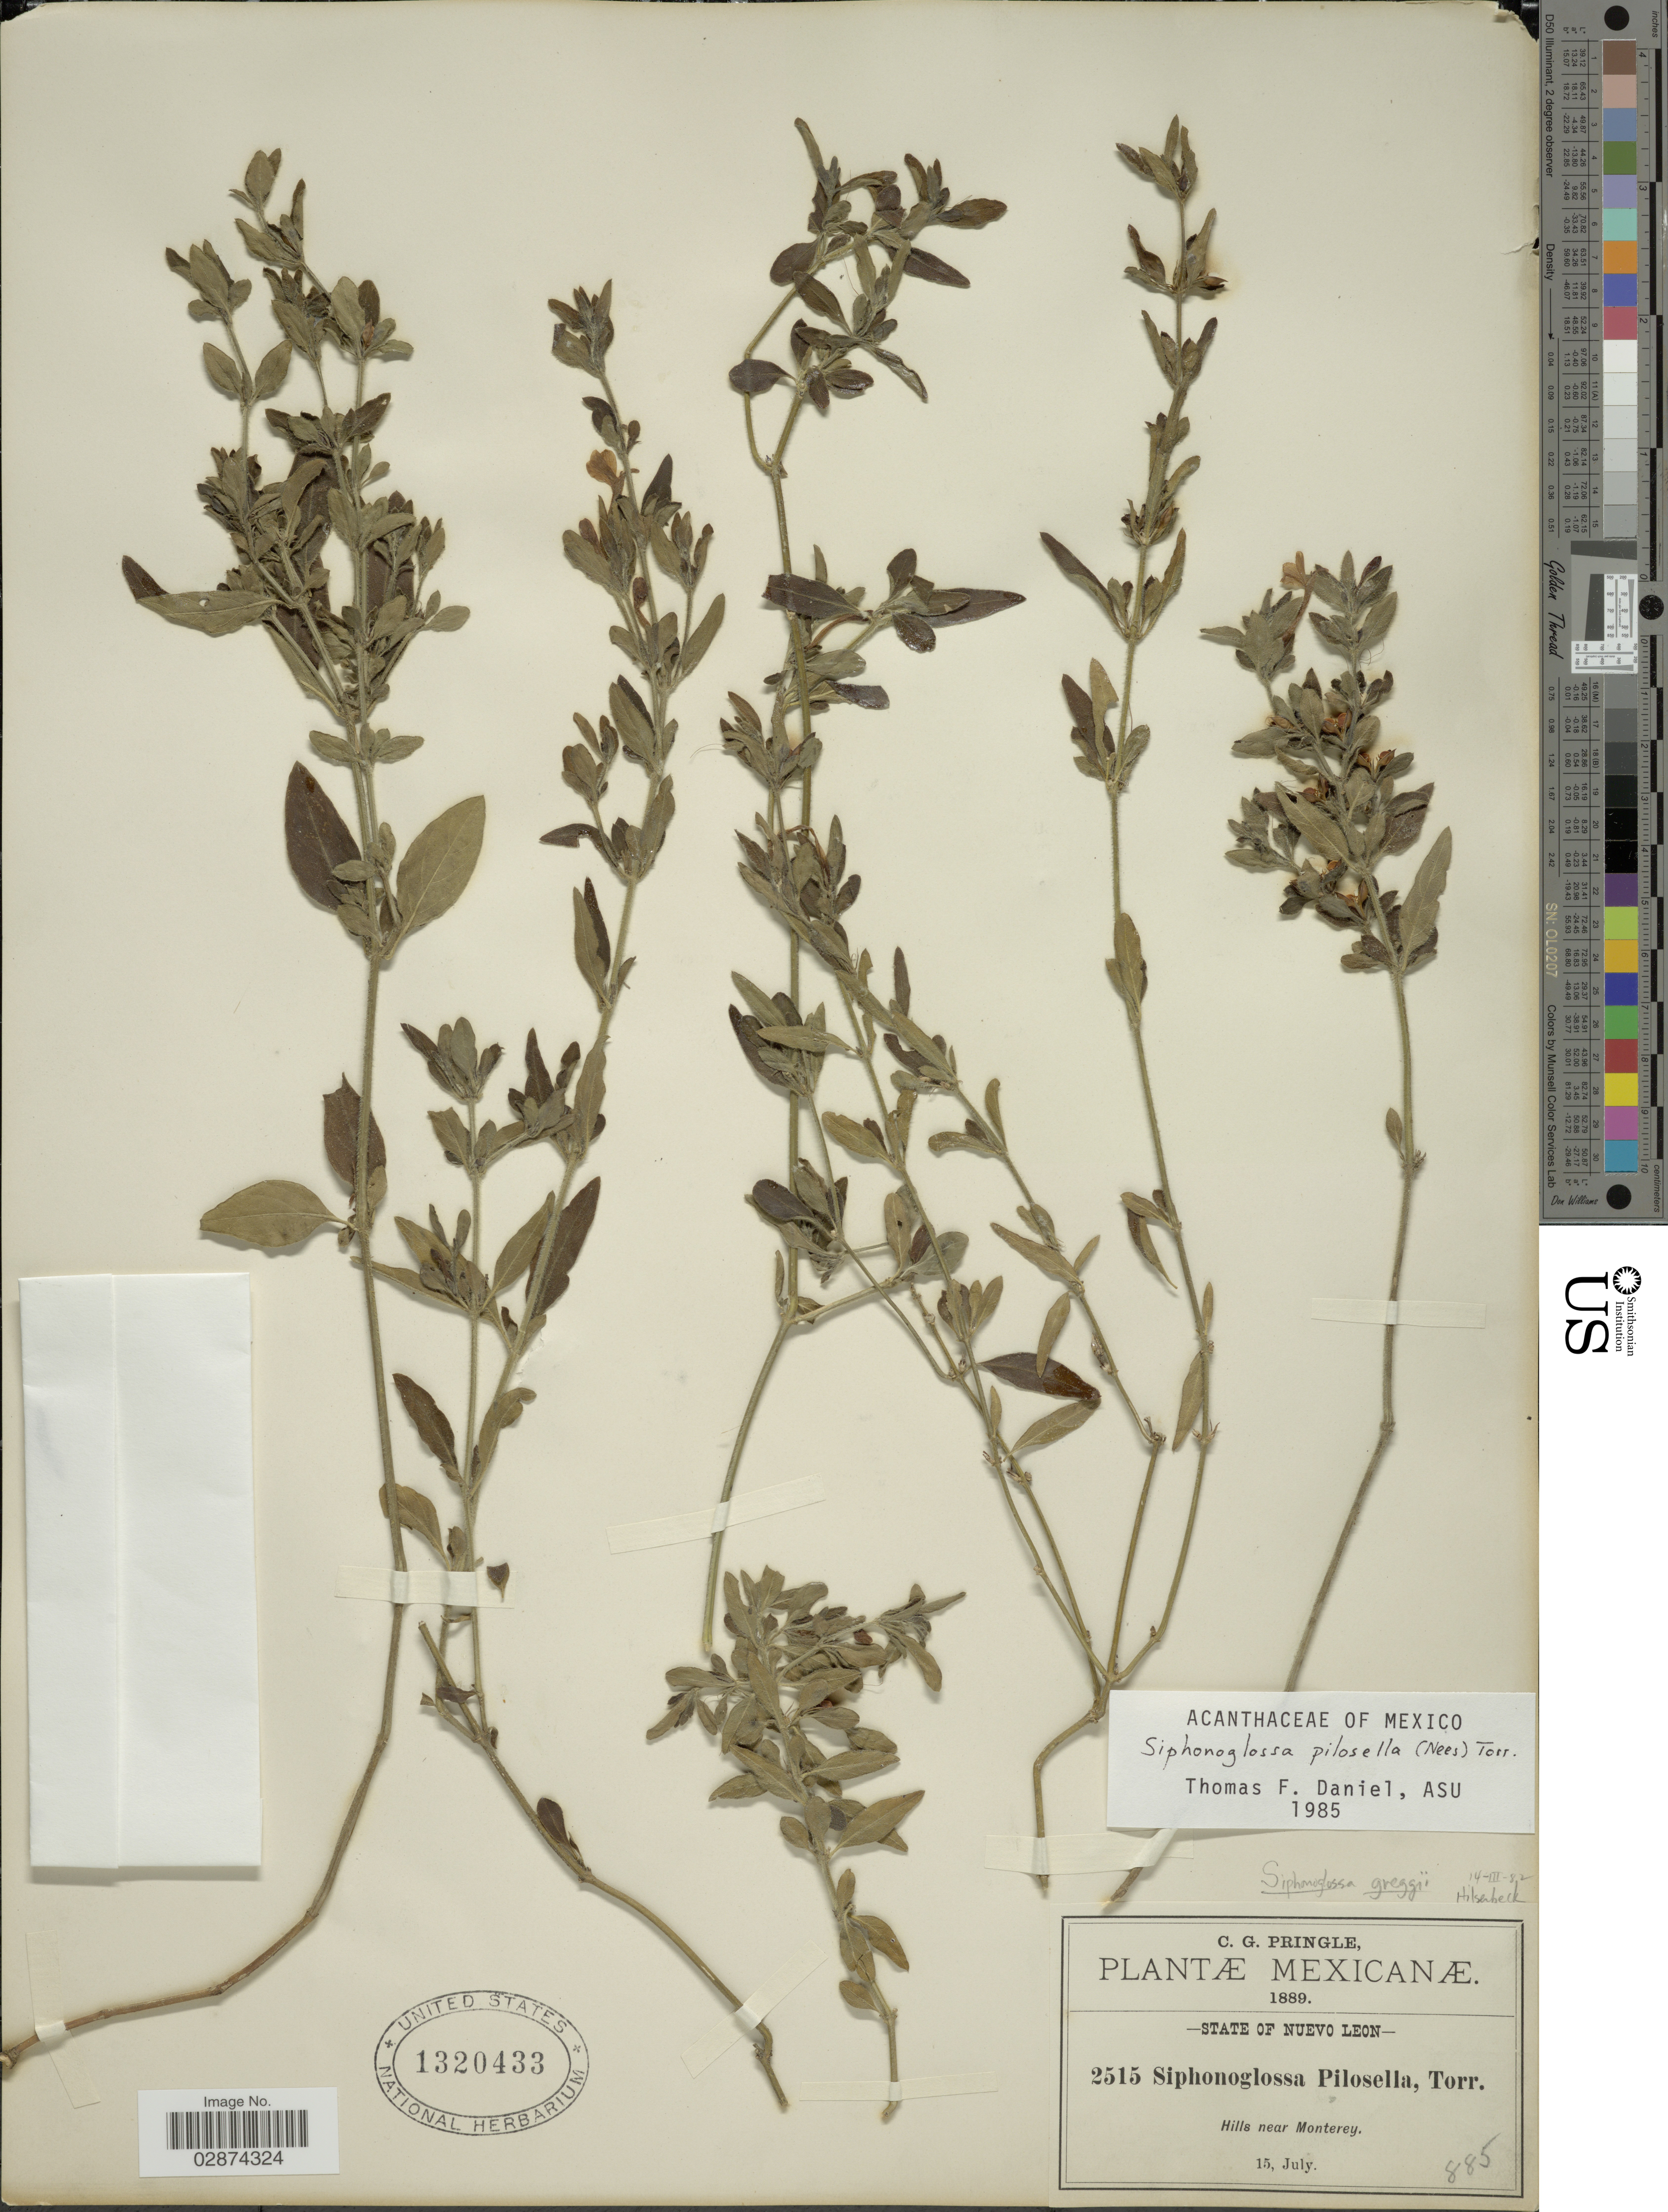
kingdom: Plantae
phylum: Tracheophyta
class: Magnoliopsida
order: Lamiales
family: Acanthaceae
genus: Justicia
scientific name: Justicia pilosella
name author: (Nees) Hilsenb.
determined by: Fisher, Amanda, (LOB), California State University, Long Beach (UNITED STATES)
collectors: C. G. Pringle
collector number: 2515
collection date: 1889-07-15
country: Mexico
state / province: Nuevo León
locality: Hills near Monterey.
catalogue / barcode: US 1320433